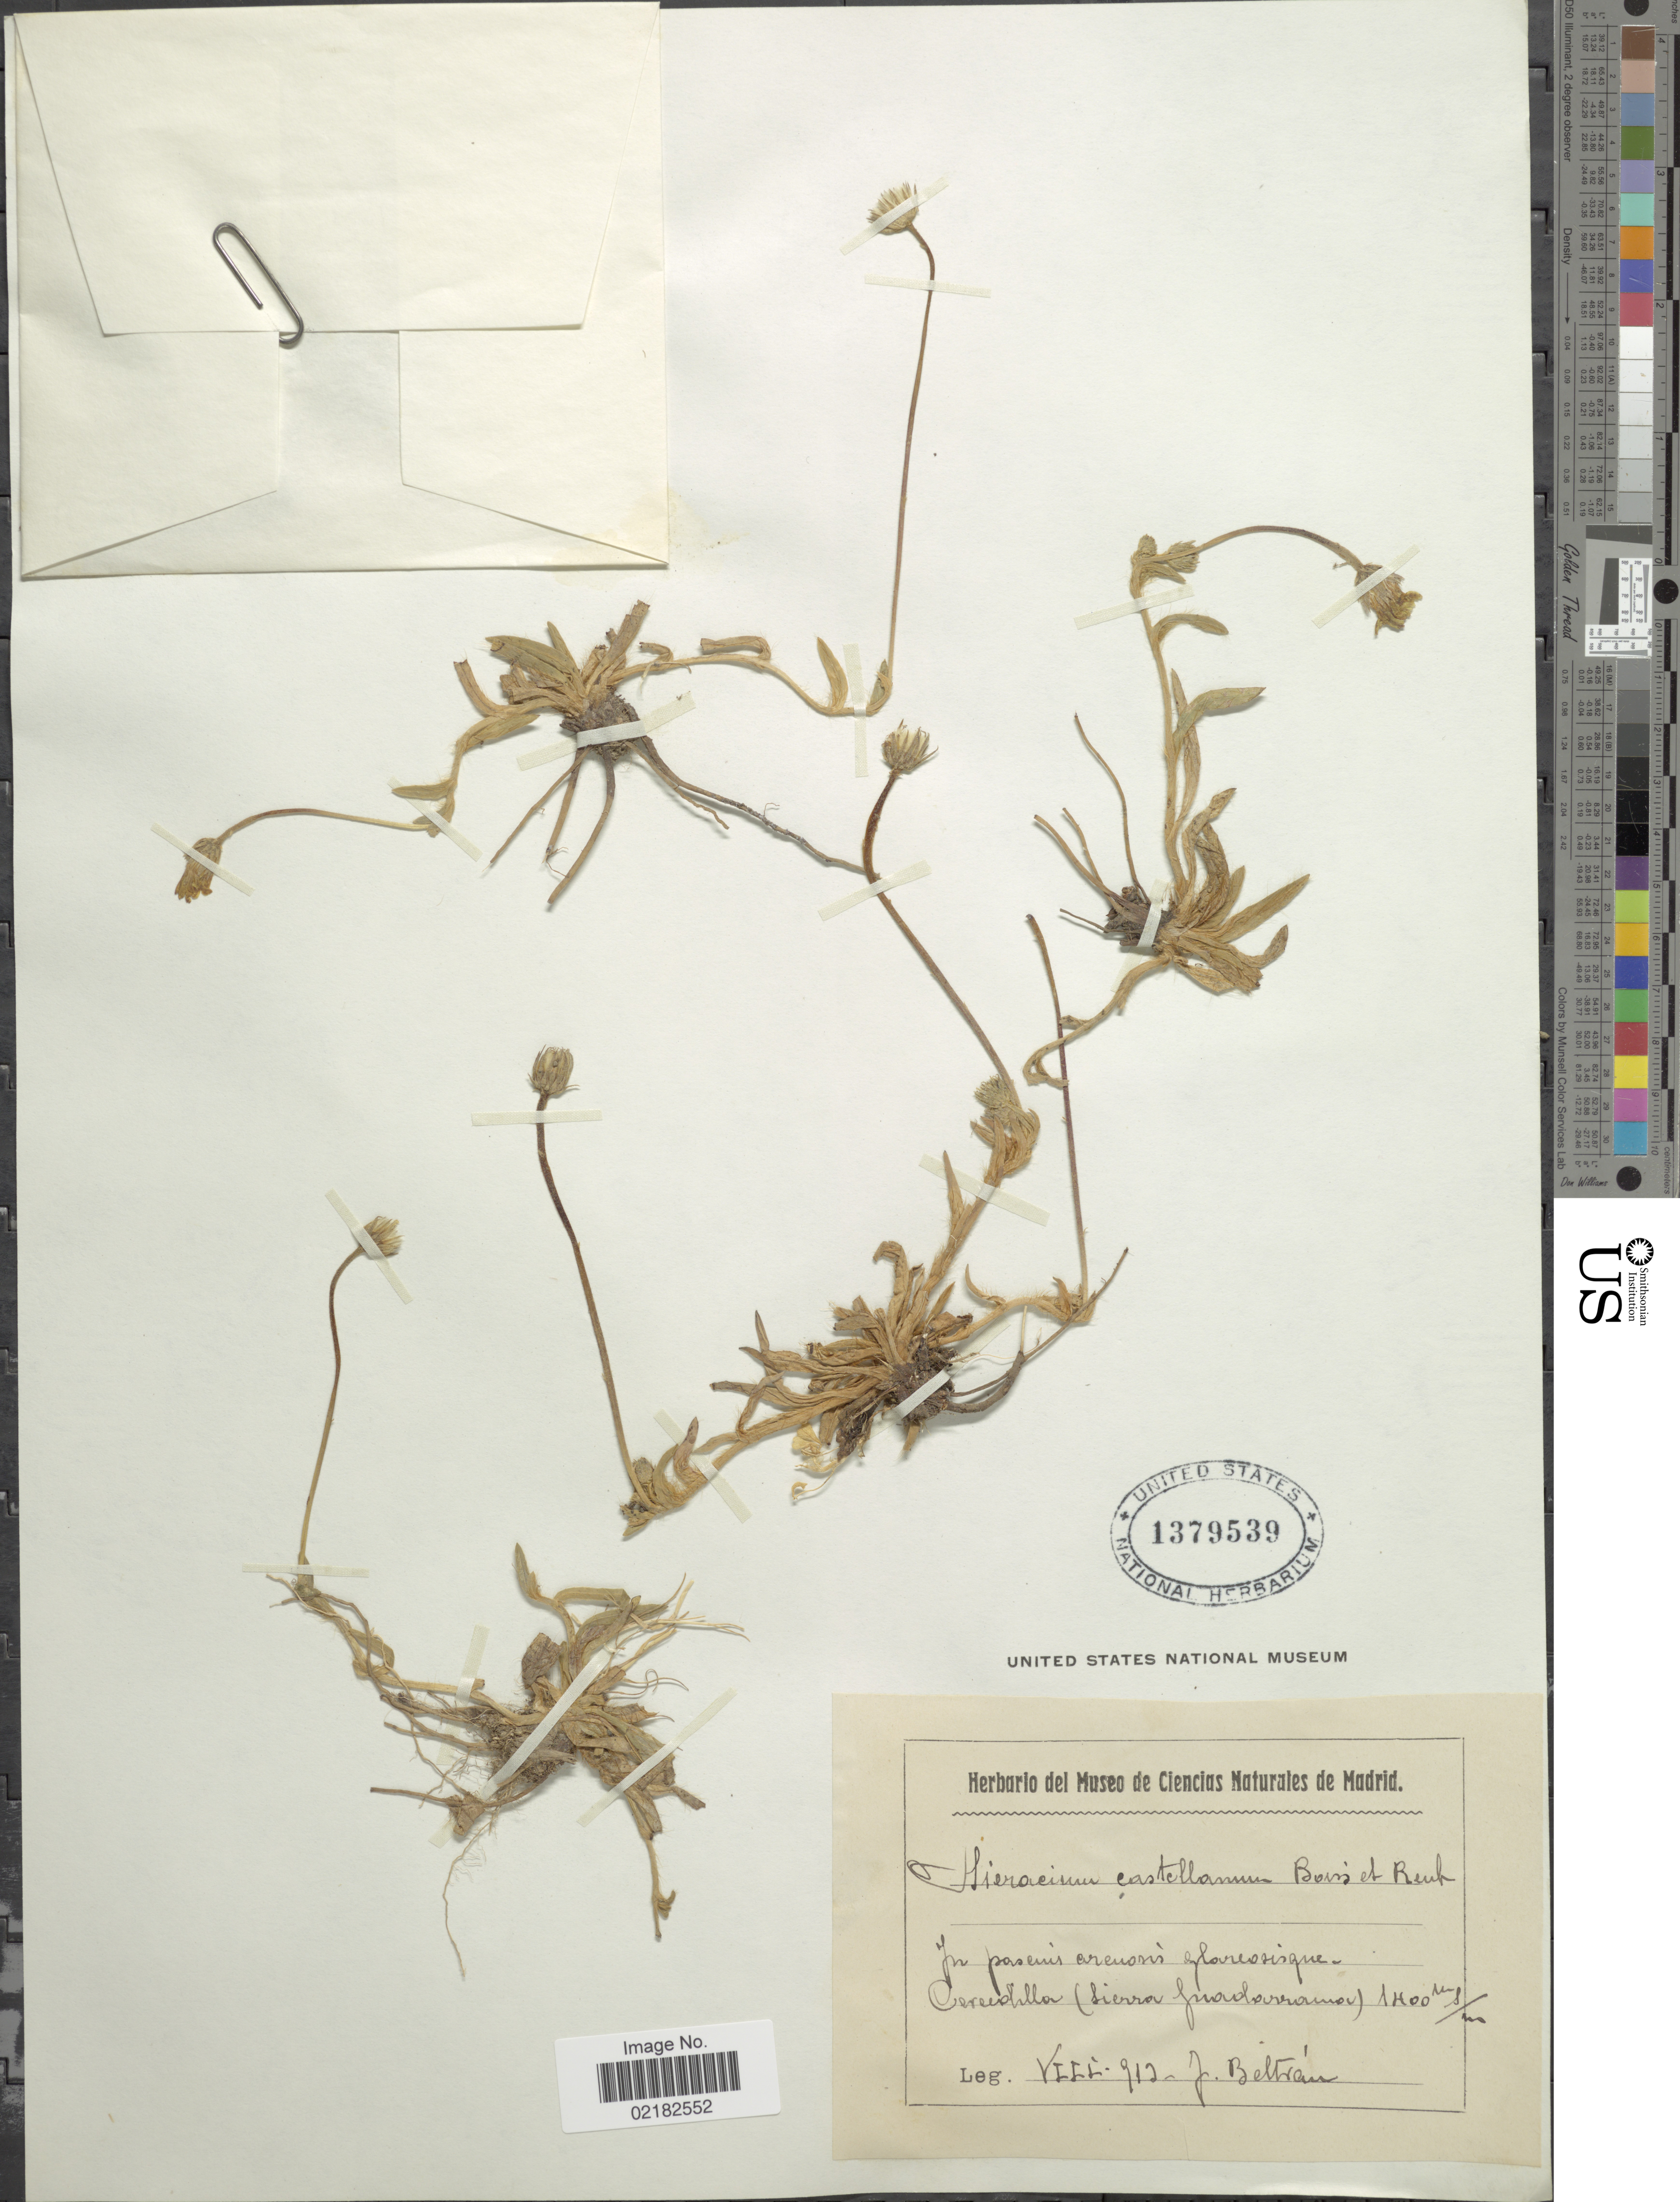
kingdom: Plantae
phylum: Tracheophyta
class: Magnoliopsida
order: Asterales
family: Asteraceae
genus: Pilosella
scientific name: Pilosella castellana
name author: (Boiss. & Reut.) F.W. Schultz & Sch. Bip.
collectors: J. Beltran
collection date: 1912-08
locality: Cereeslilla (Sierra [illegible text])[interpreted]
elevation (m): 1400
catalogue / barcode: US 1379539